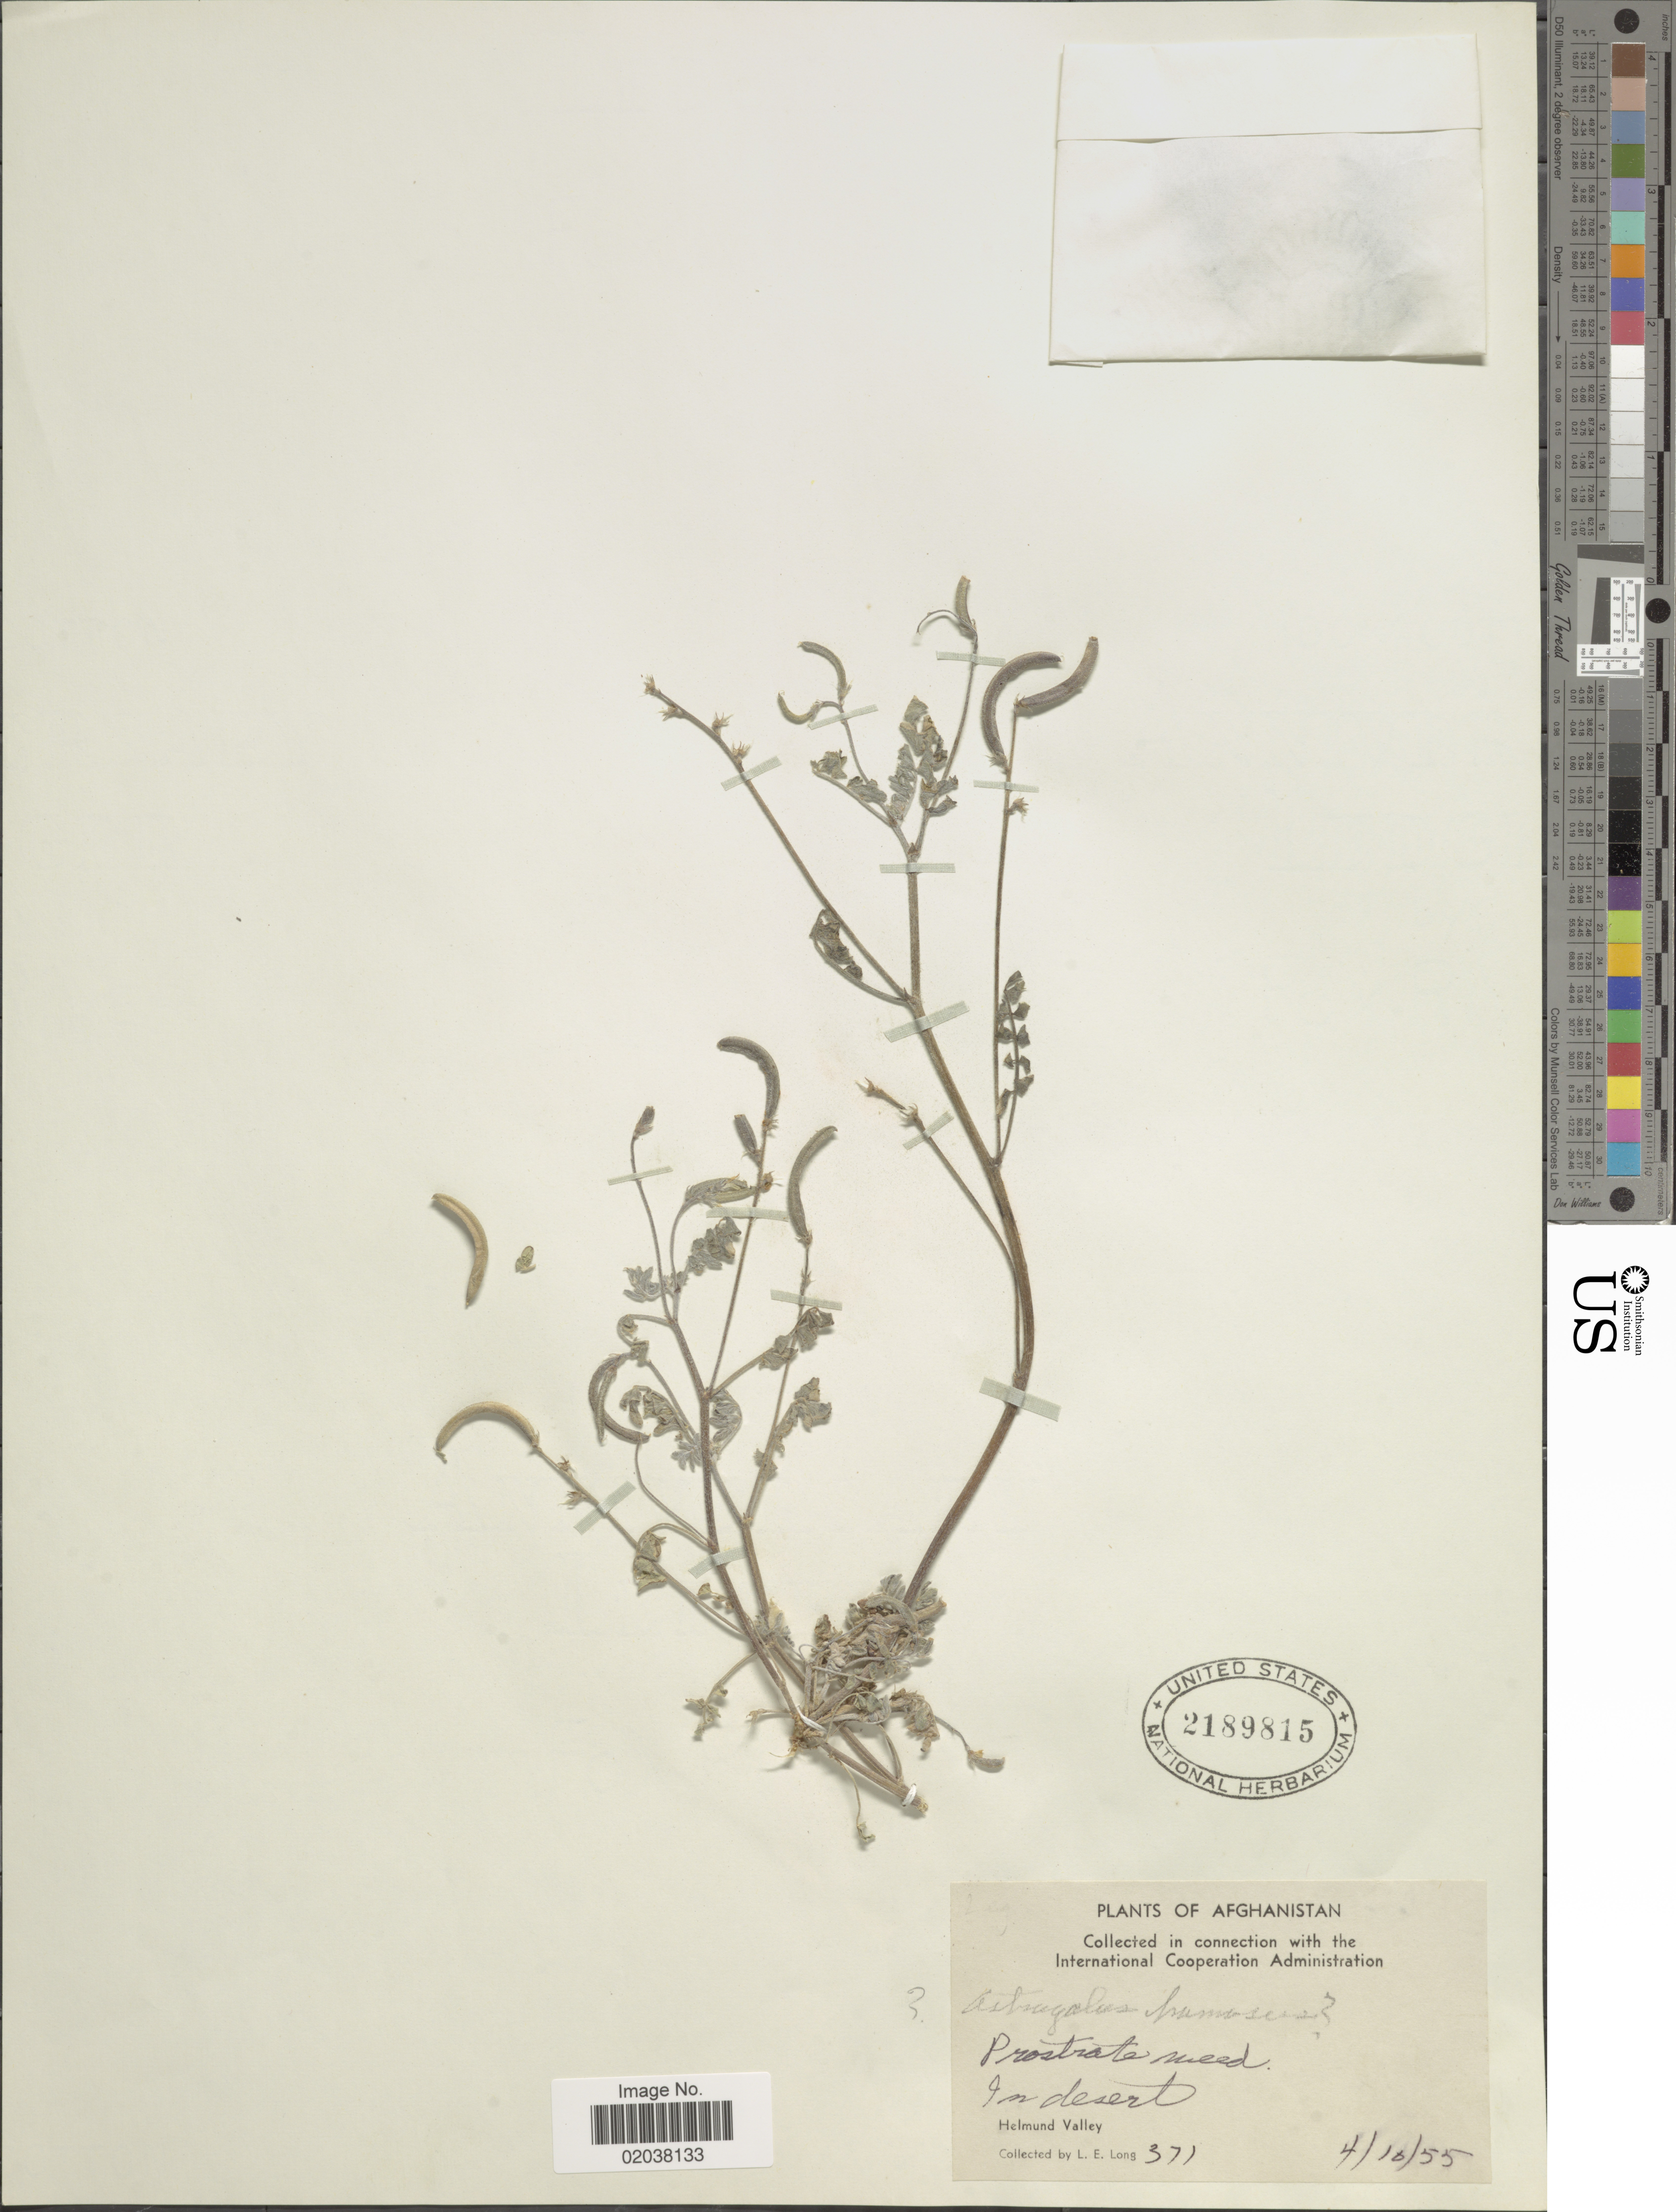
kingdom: Plantae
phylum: Tracheophyta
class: Magnoliopsida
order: Fabales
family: Fabaceae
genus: Astragalus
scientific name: Astragalus hamosus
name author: L.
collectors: L. E. Long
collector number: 371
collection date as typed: Transcribed d/m/y: 10/4/55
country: Afghanistan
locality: In desert, Helmund Valley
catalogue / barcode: US 2189815